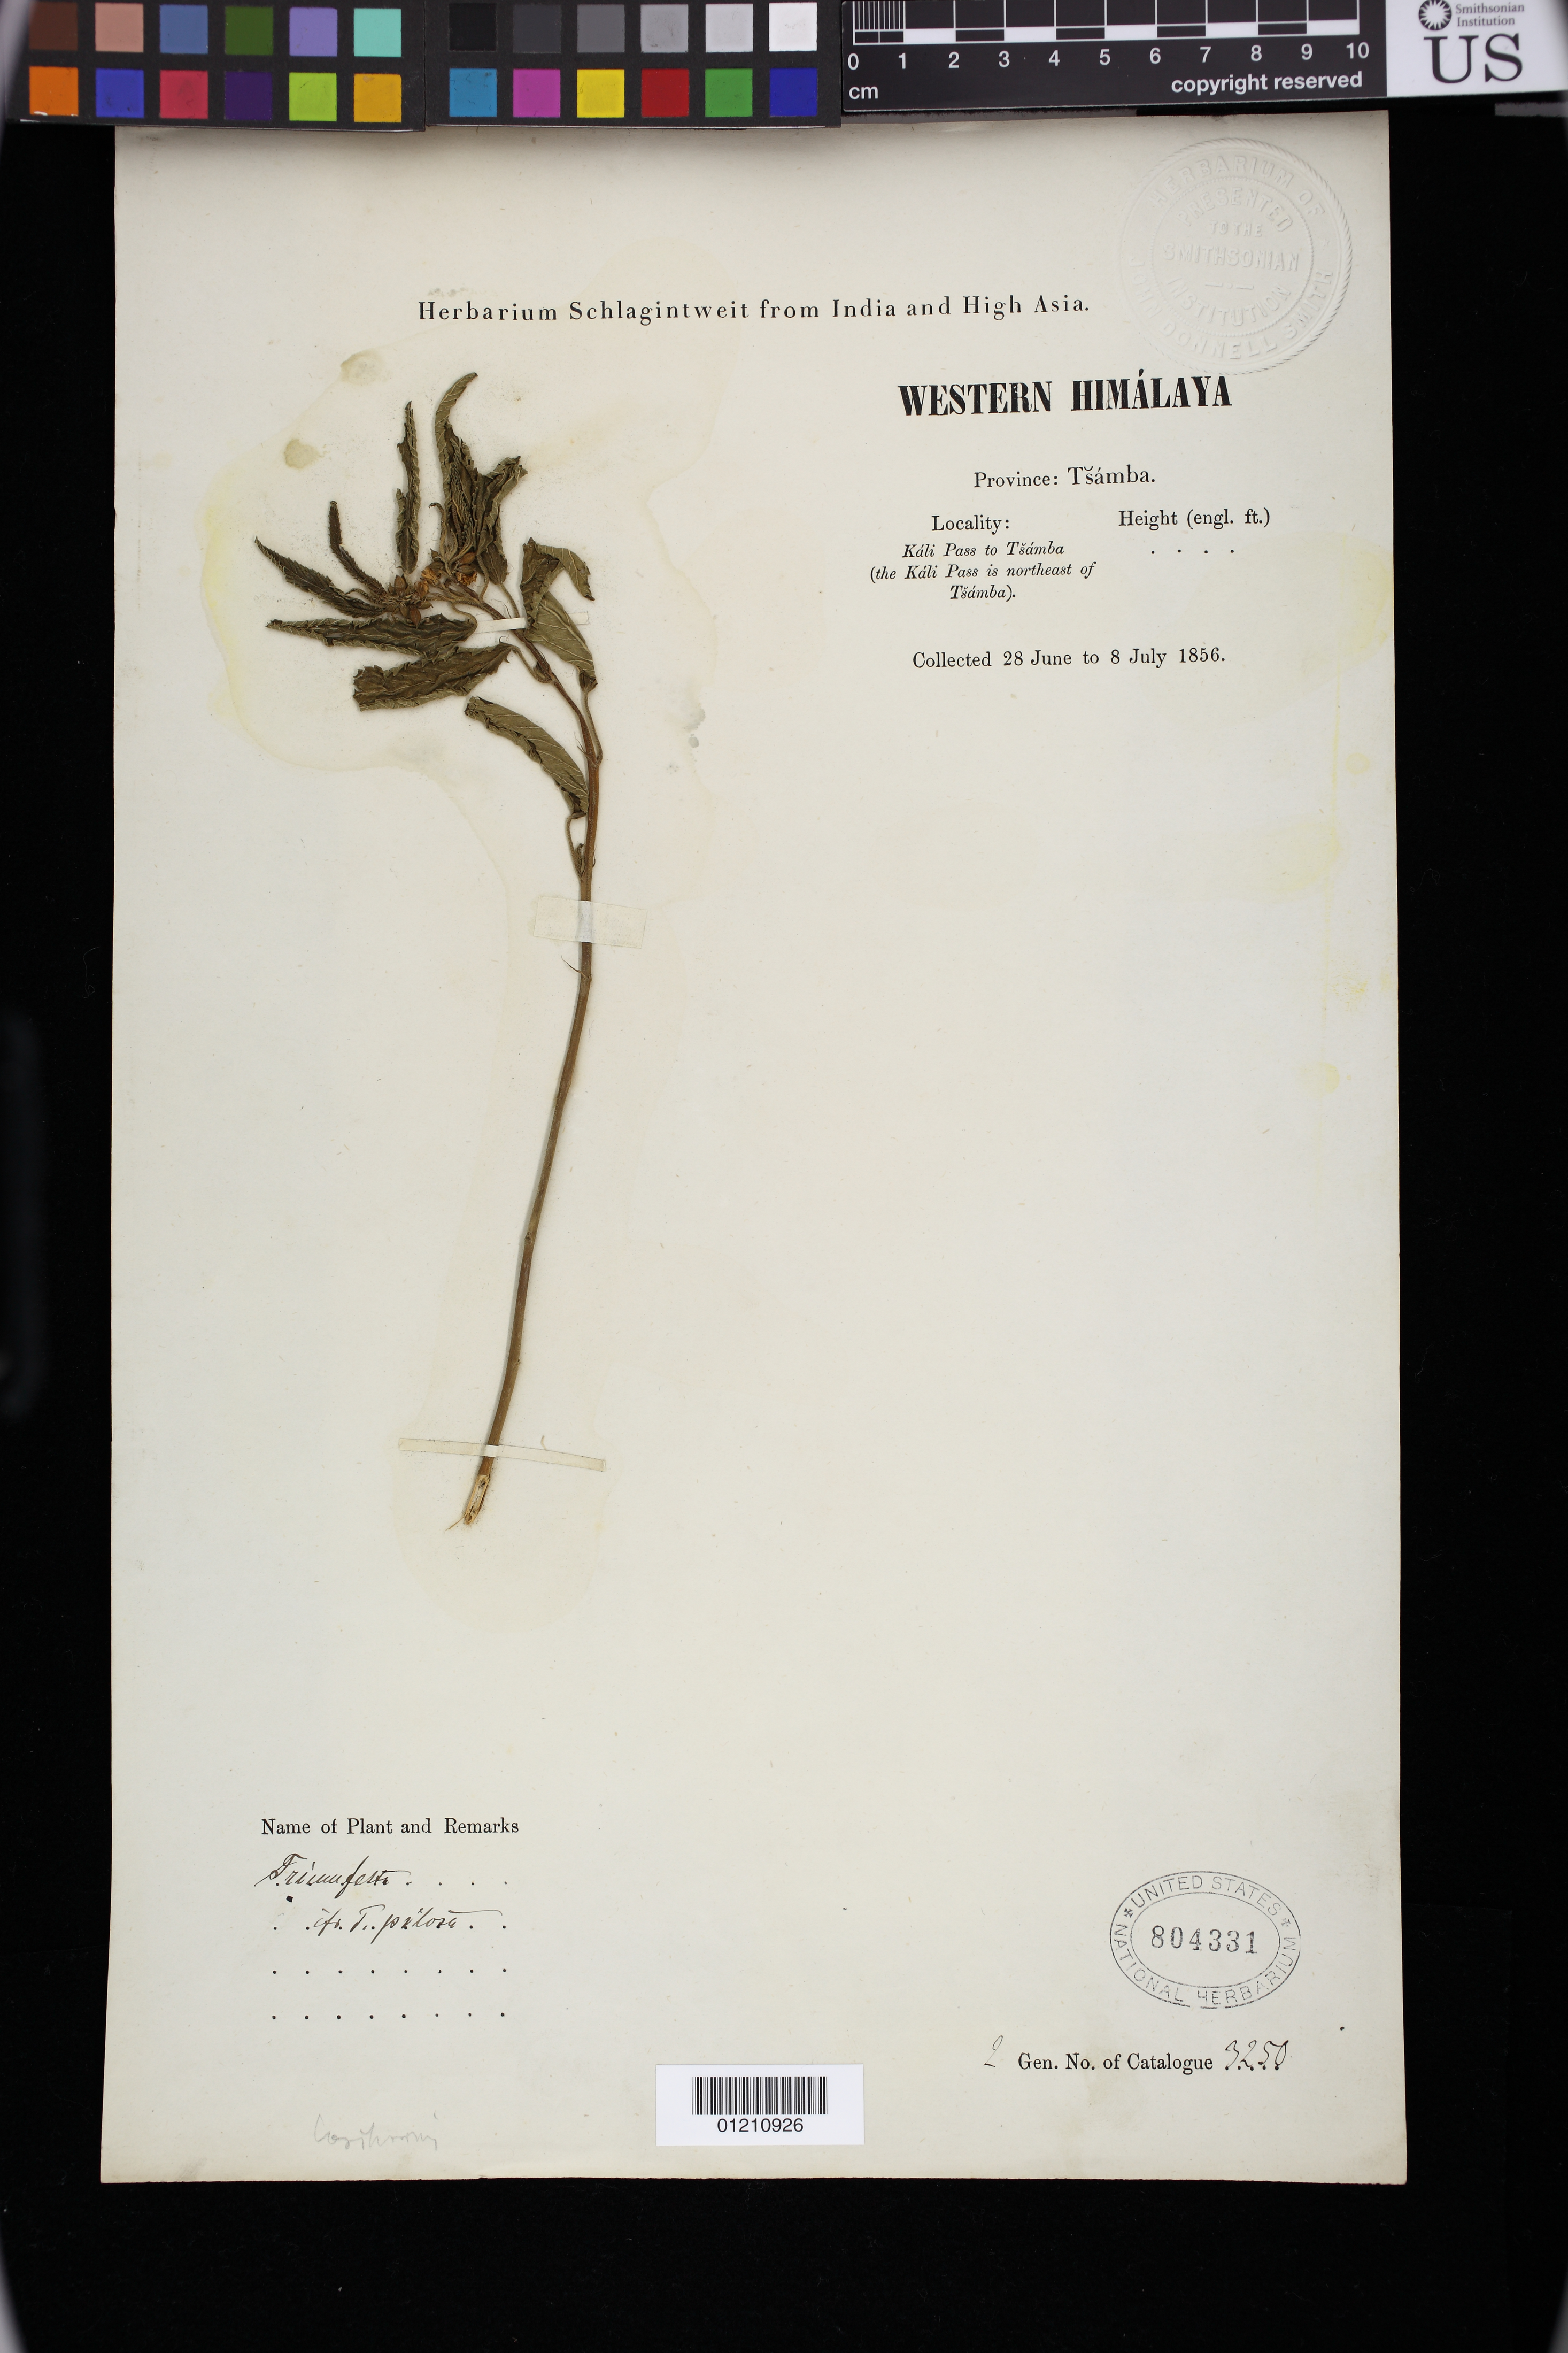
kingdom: Plantae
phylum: Tracheophyta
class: Magnoliopsida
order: Malvales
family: Malvaceae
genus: Triumfetta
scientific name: Triumfetta pilosa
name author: Roth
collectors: Herbarium Schlagintweit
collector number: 3250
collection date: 1856-06-28/1856-07-08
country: India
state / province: Himachal Pradesh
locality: Western Himalaya. Province Tsamba [Chamba]. Kali Pass to Tsamba (the Kali Pass is northeast of Tsamba)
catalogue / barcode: US 804331